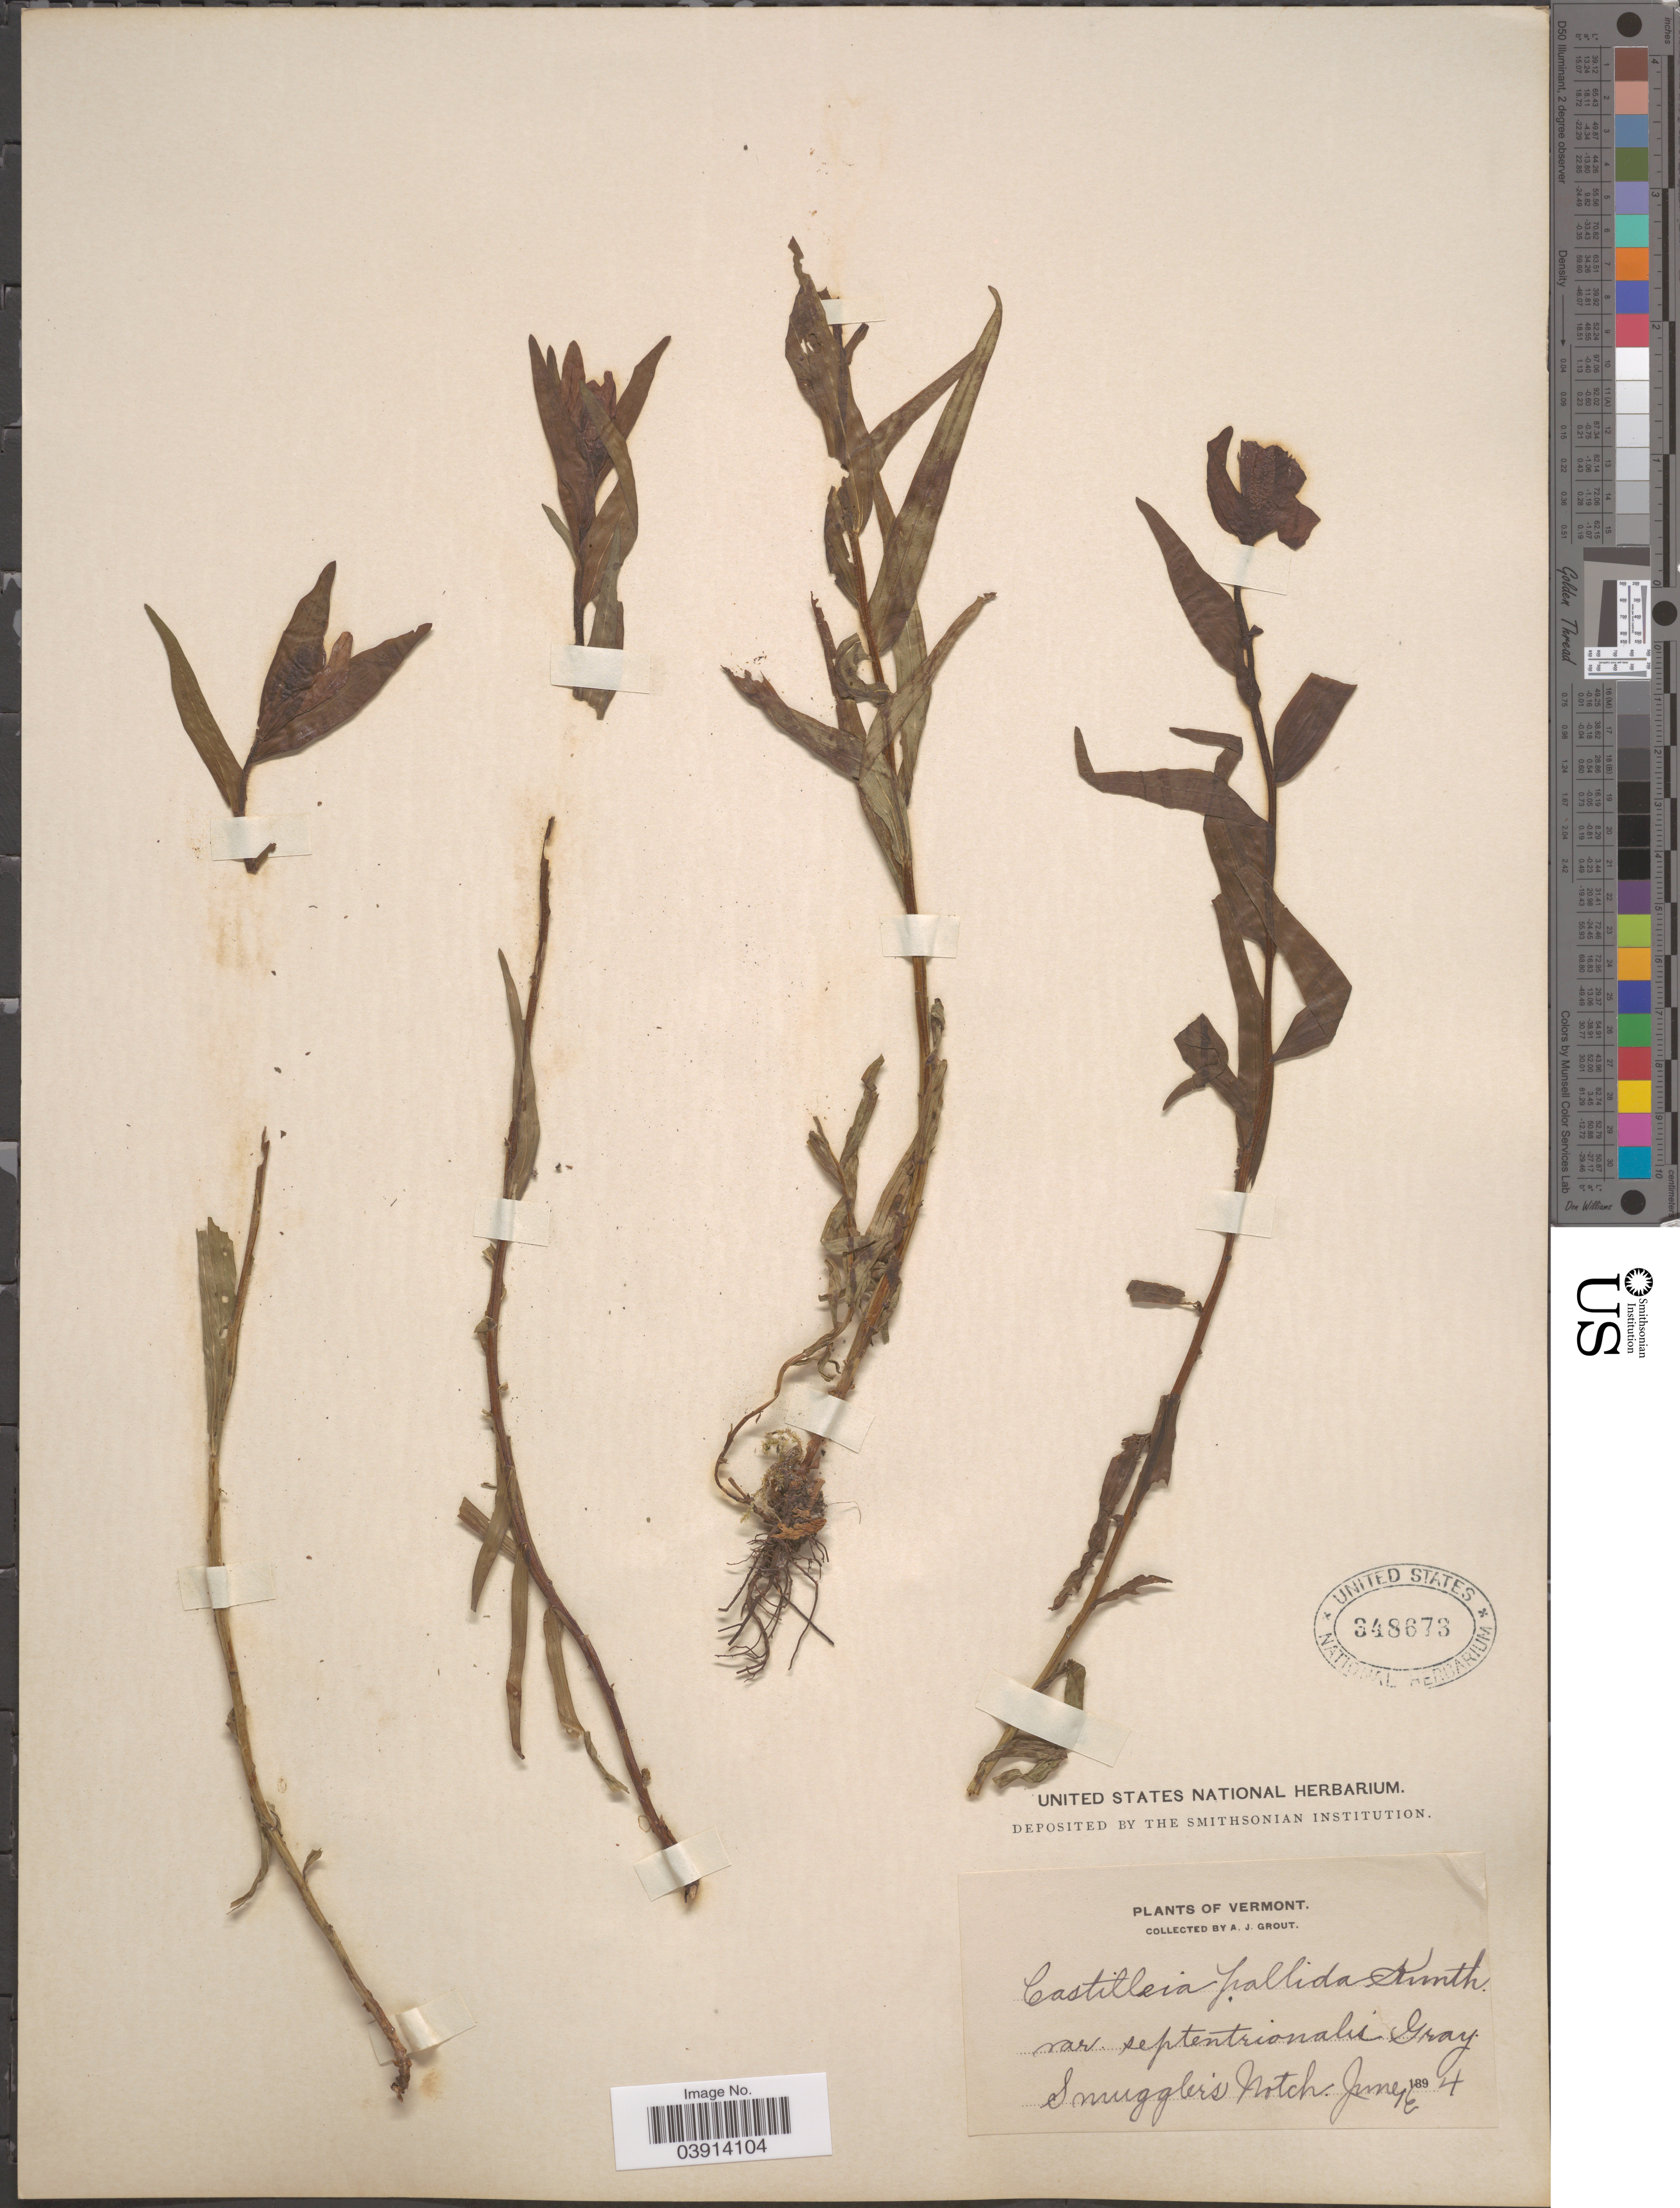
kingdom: Plantae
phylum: Tracheophyta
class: Magnoliopsida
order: Lamiales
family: Orobanchaceae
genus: Castilleja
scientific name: Castilleja septentrionalis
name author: Lindl.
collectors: A. J. Grout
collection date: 1894-06-16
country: United States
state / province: Vermont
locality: Smuggler's Notch.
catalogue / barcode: US 348673